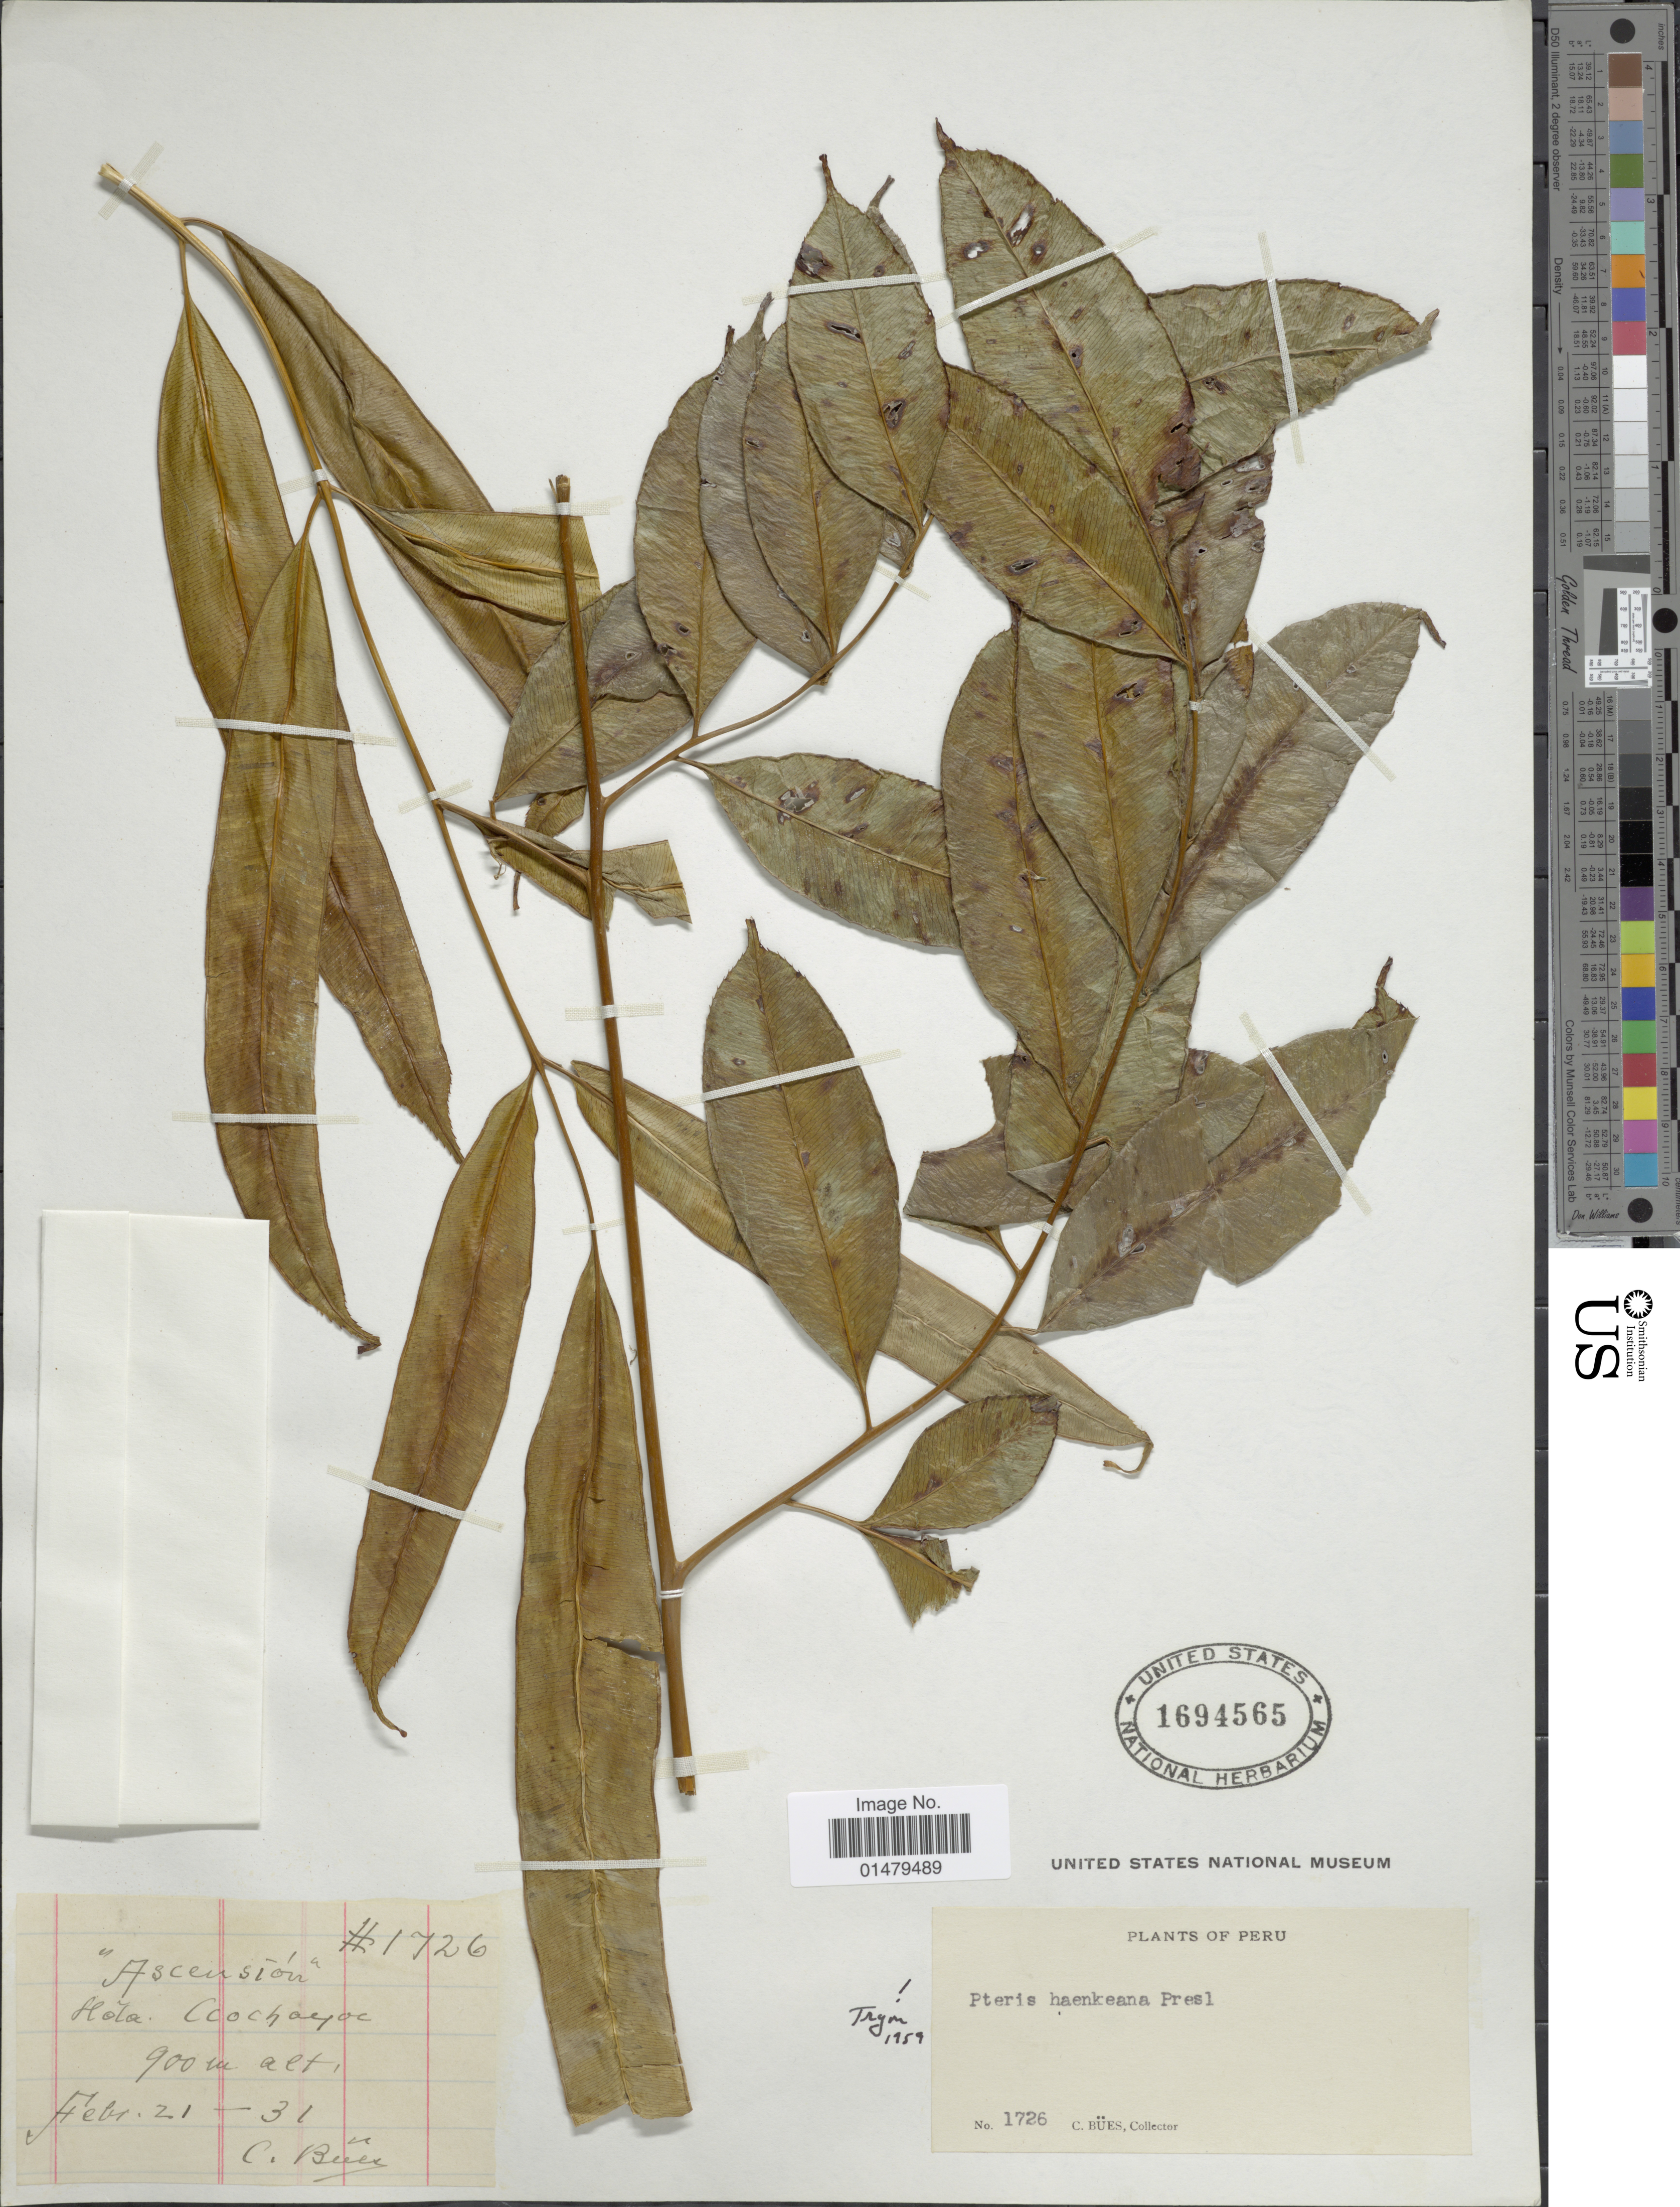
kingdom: Plantae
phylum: Tracheophyta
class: Polypodiopsida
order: Polypodiales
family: Pteridaceae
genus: Pteris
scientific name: Pteris haenkeana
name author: C. Presl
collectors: C. Bues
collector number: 1726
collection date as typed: Transcribed d/m/y: 21/2/31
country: Peru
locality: Hola. Cochayoc.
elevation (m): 900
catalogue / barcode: US 1694565